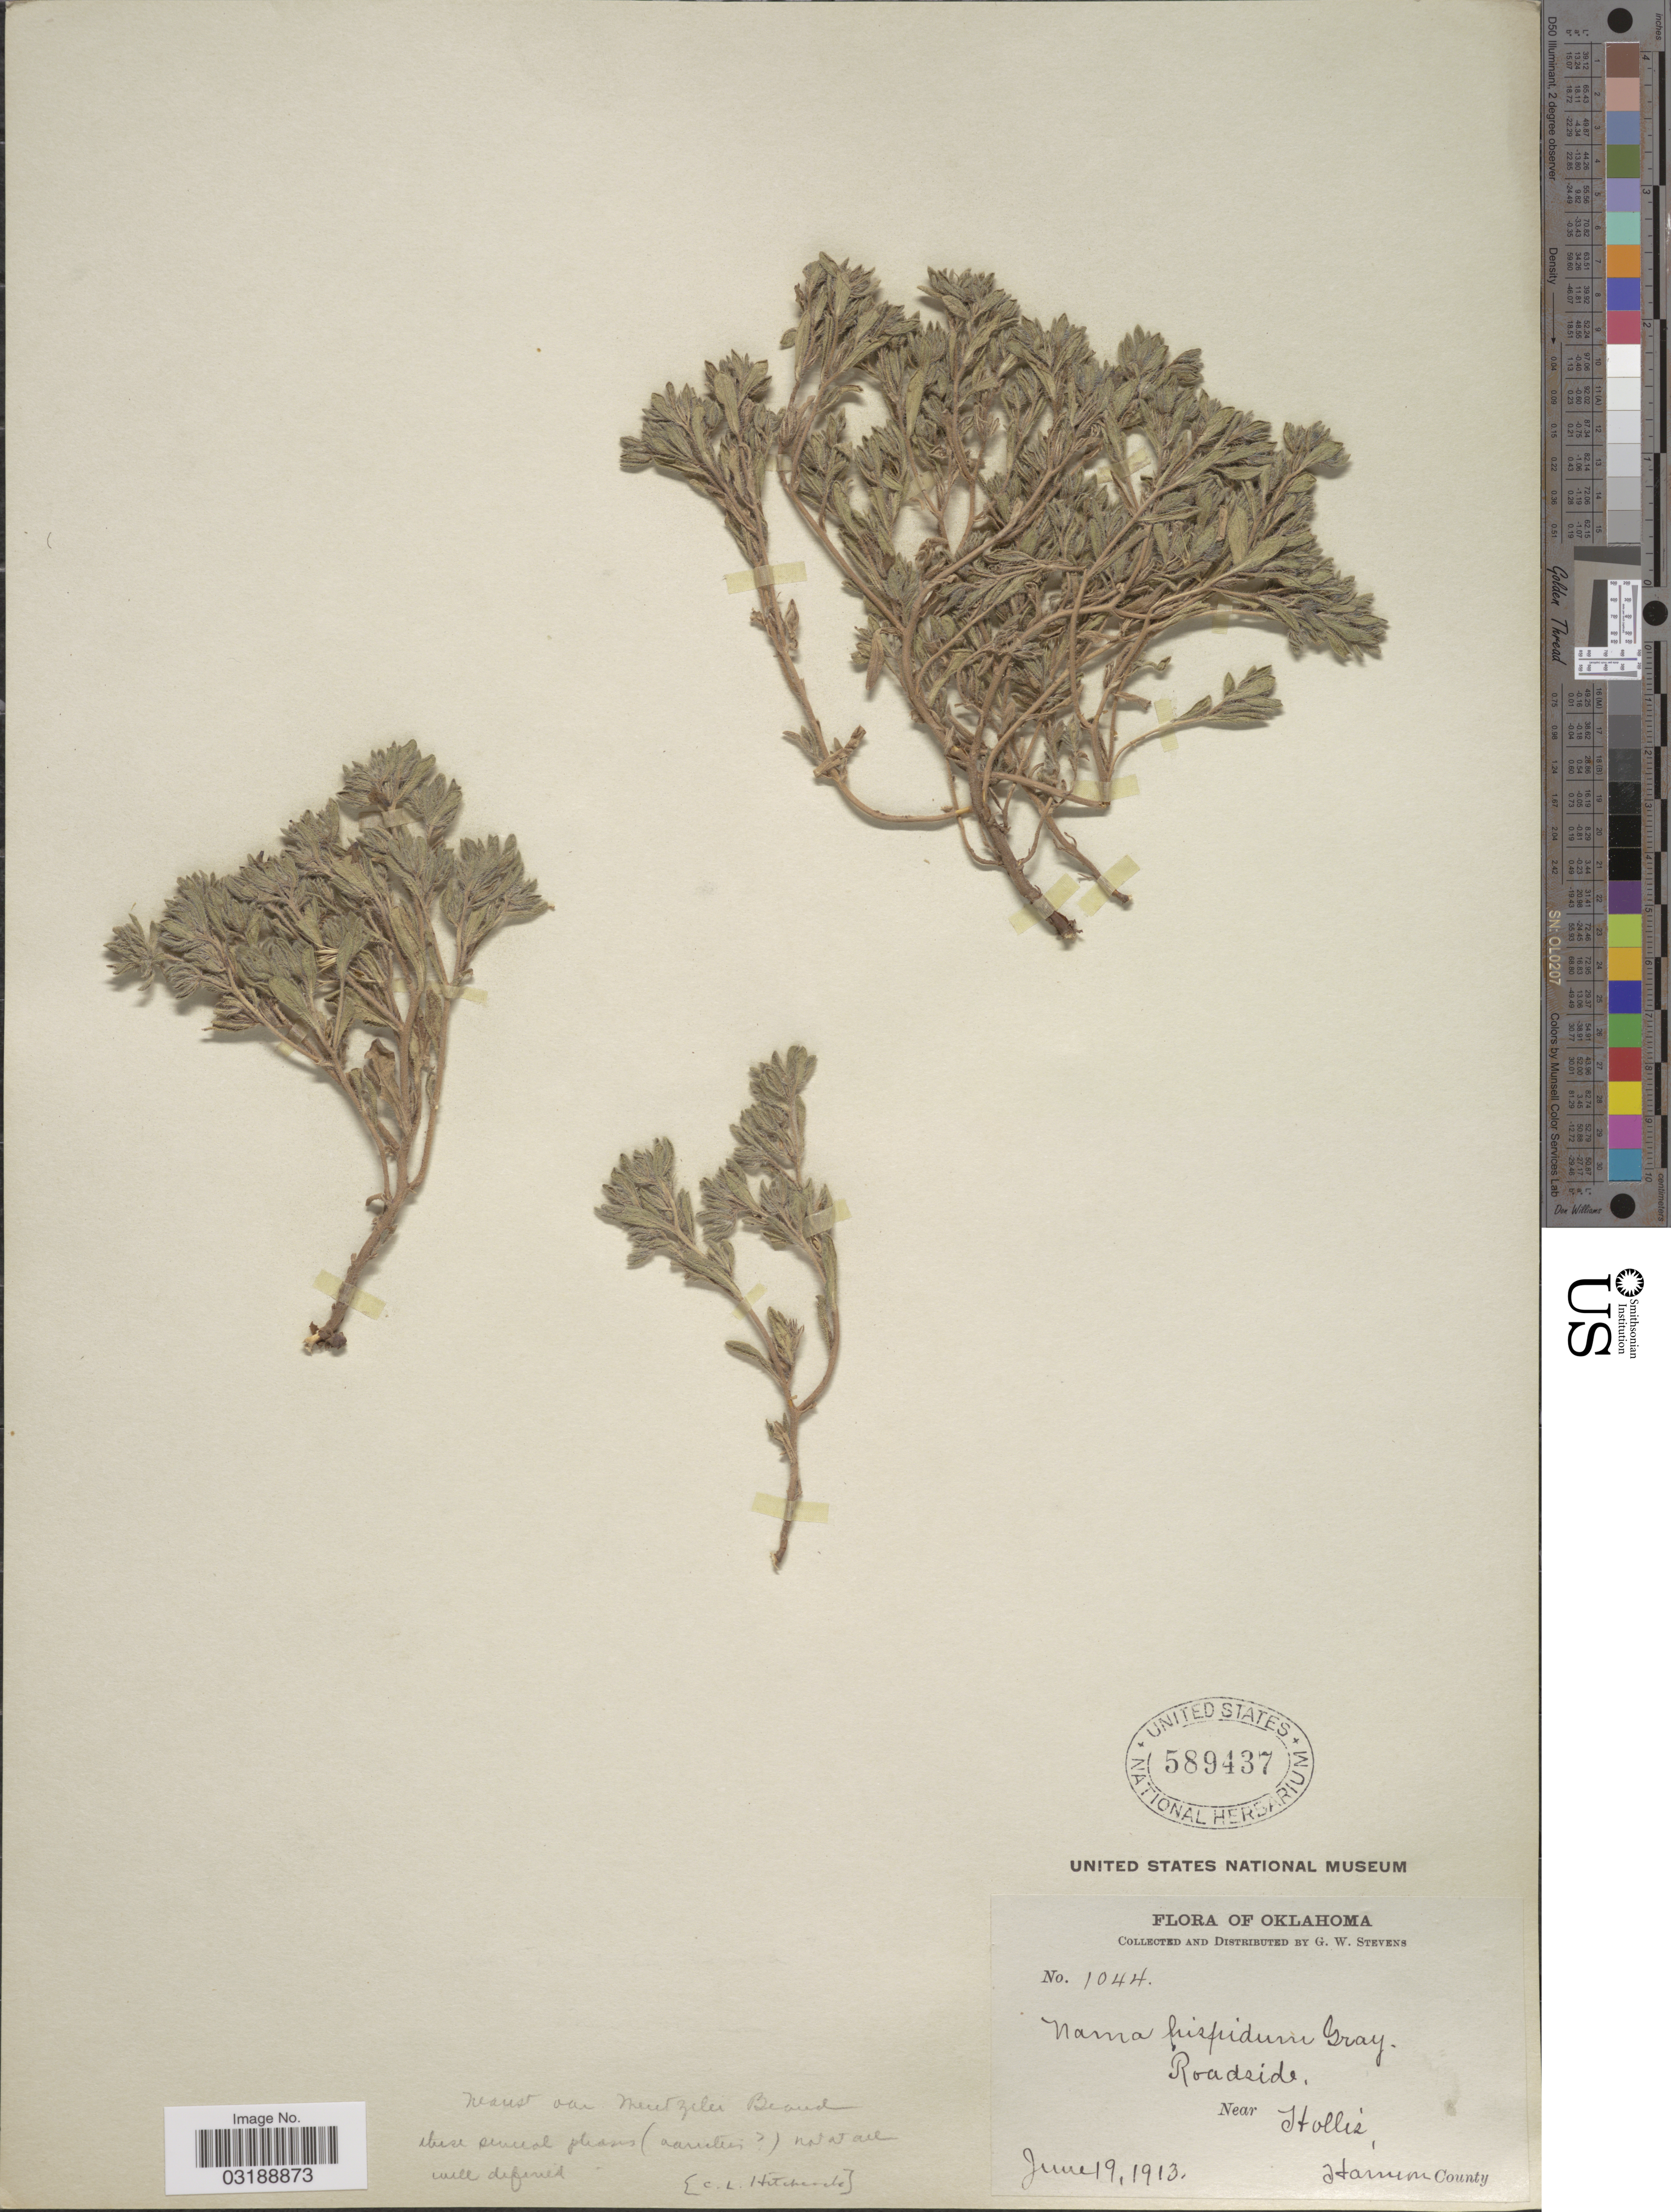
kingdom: Plantae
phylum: Tracheophyta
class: Magnoliopsida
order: Boraginales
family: Namaceae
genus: Nama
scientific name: Nama hispida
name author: A. Gray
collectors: G. W. Stevens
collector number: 1044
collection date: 1913-06-19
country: United States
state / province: Oklahoma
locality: Near Hollis, Harmon County.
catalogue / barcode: US 589437